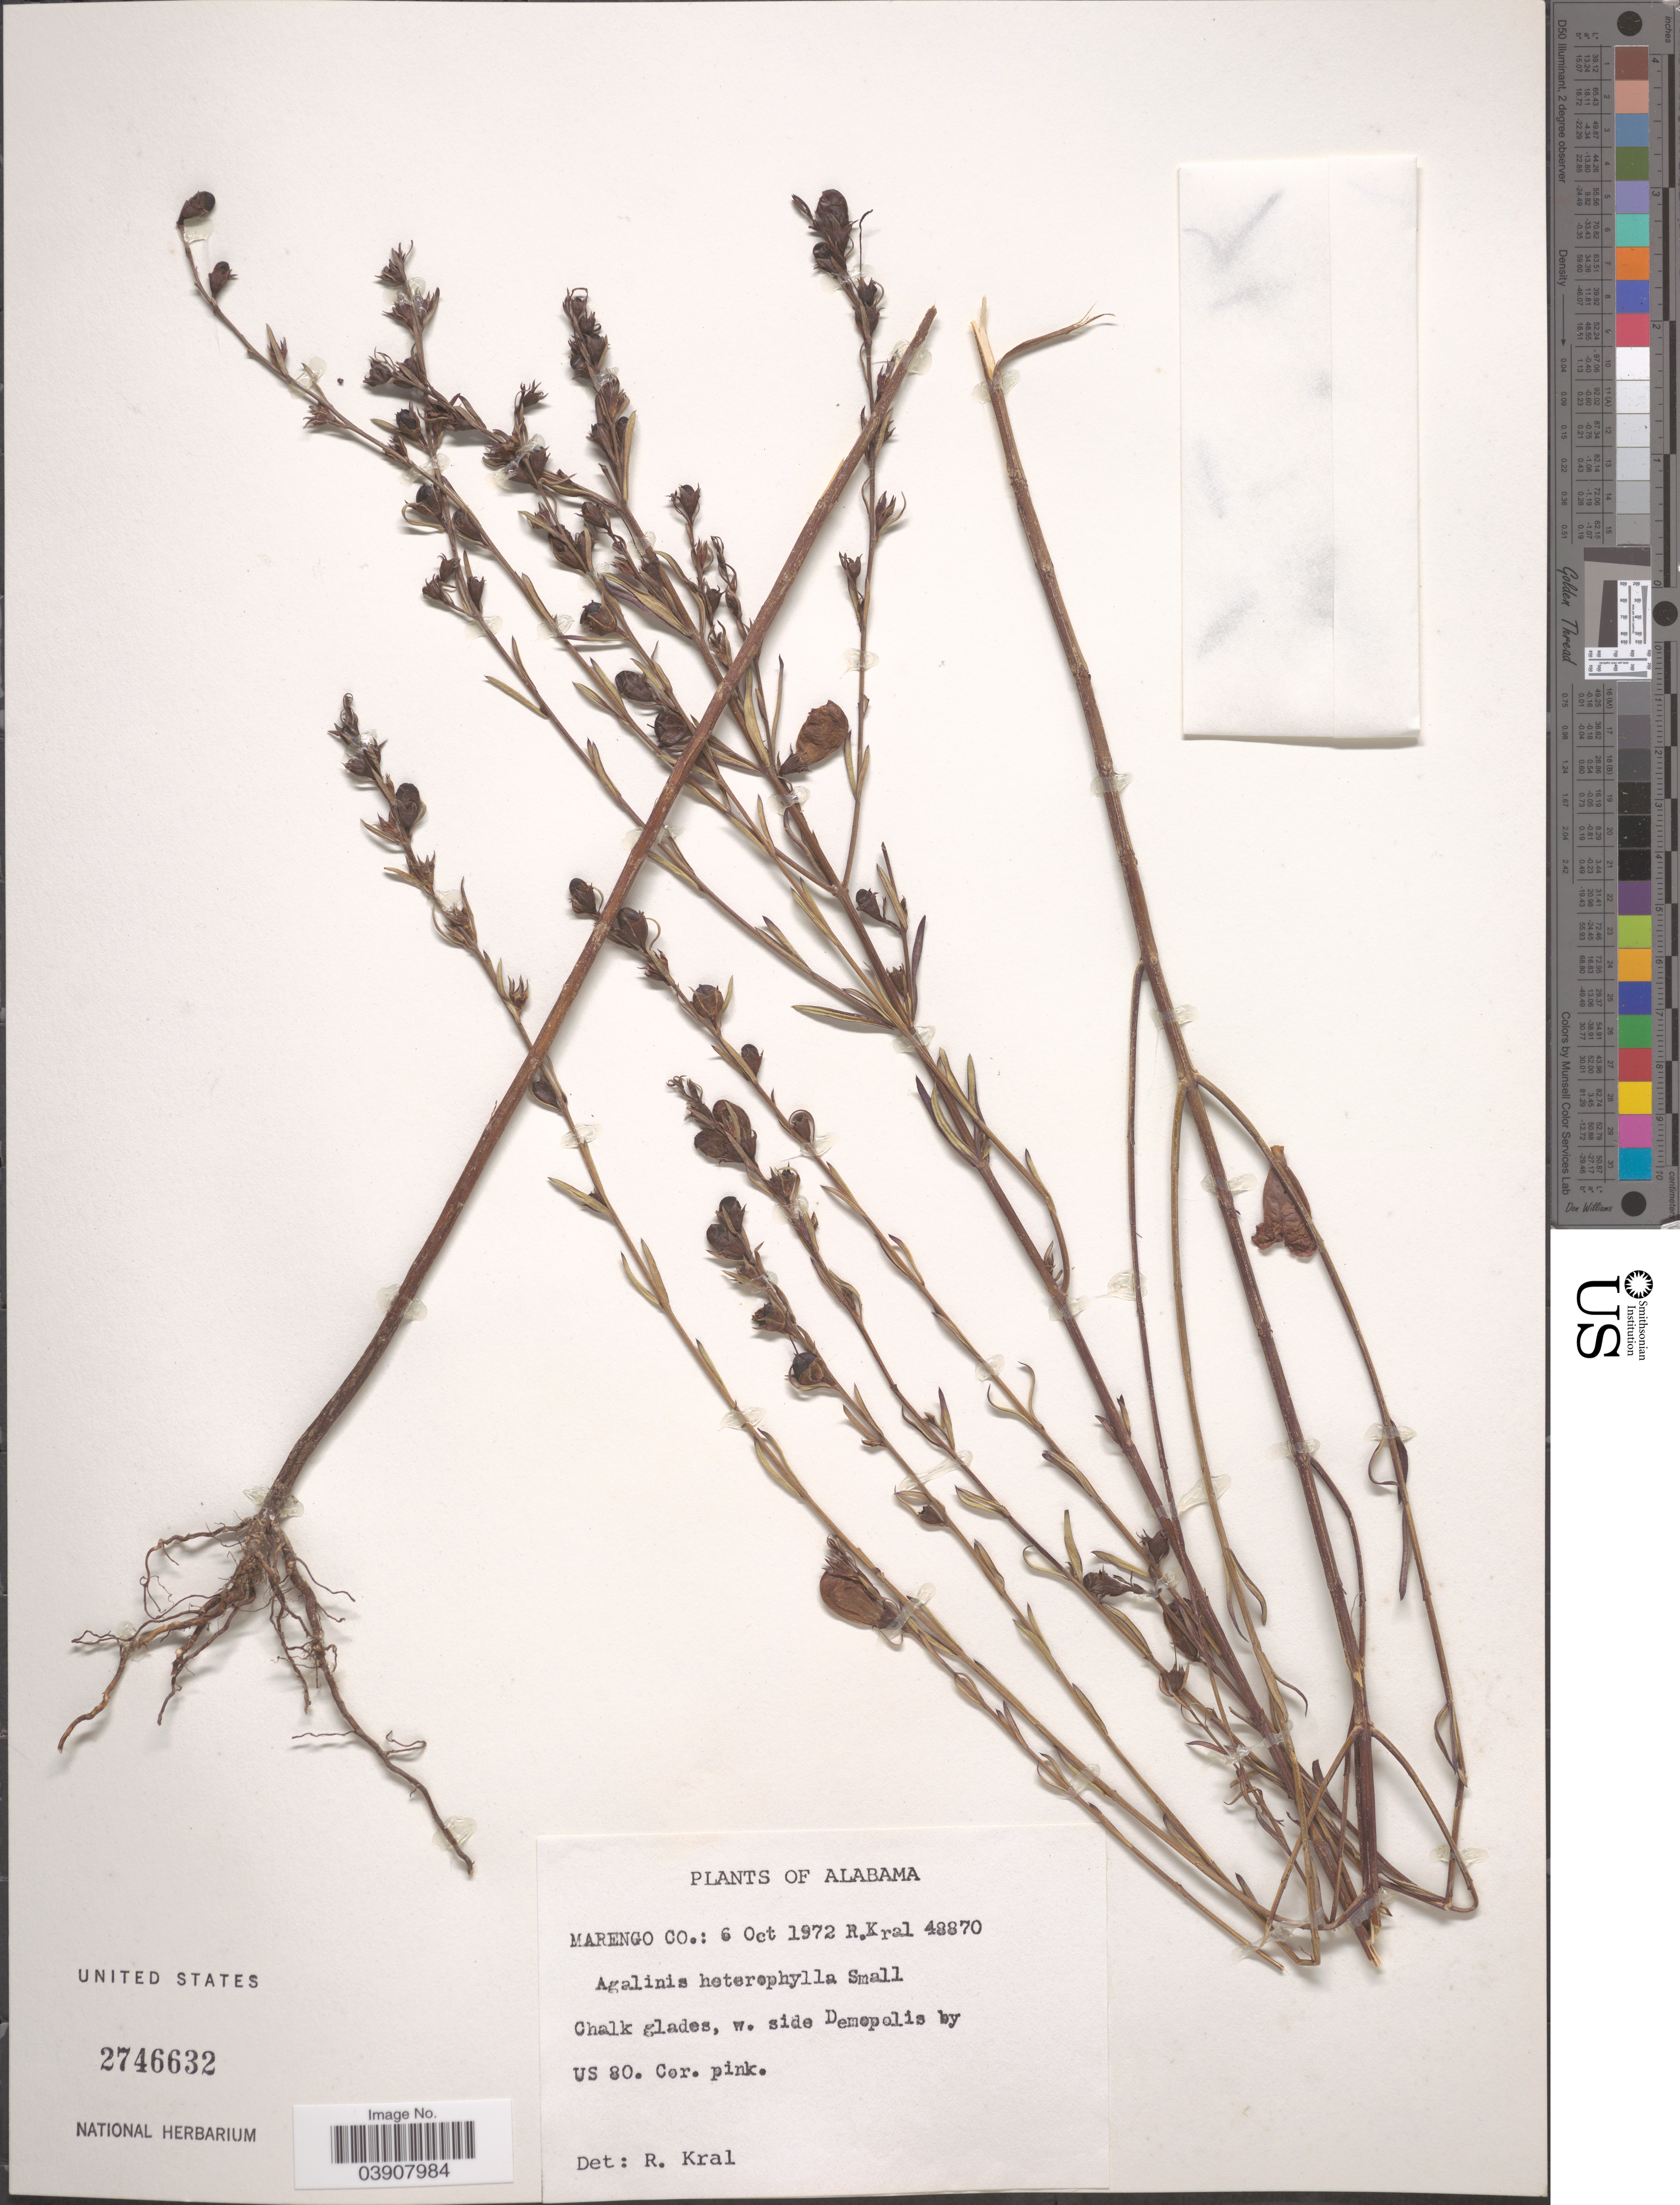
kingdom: Plantae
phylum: Tracheophyta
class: Magnoliopsida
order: Lamiales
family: Orobanchaceae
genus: Agalinis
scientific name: Agalinis heterophylla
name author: (Nutt.) Small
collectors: R. Kral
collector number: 48870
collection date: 1972-10-06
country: United States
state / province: Alabama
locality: Marengo Co. Chalk glades, w. side Demopolis by US 80.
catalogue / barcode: US 2746632